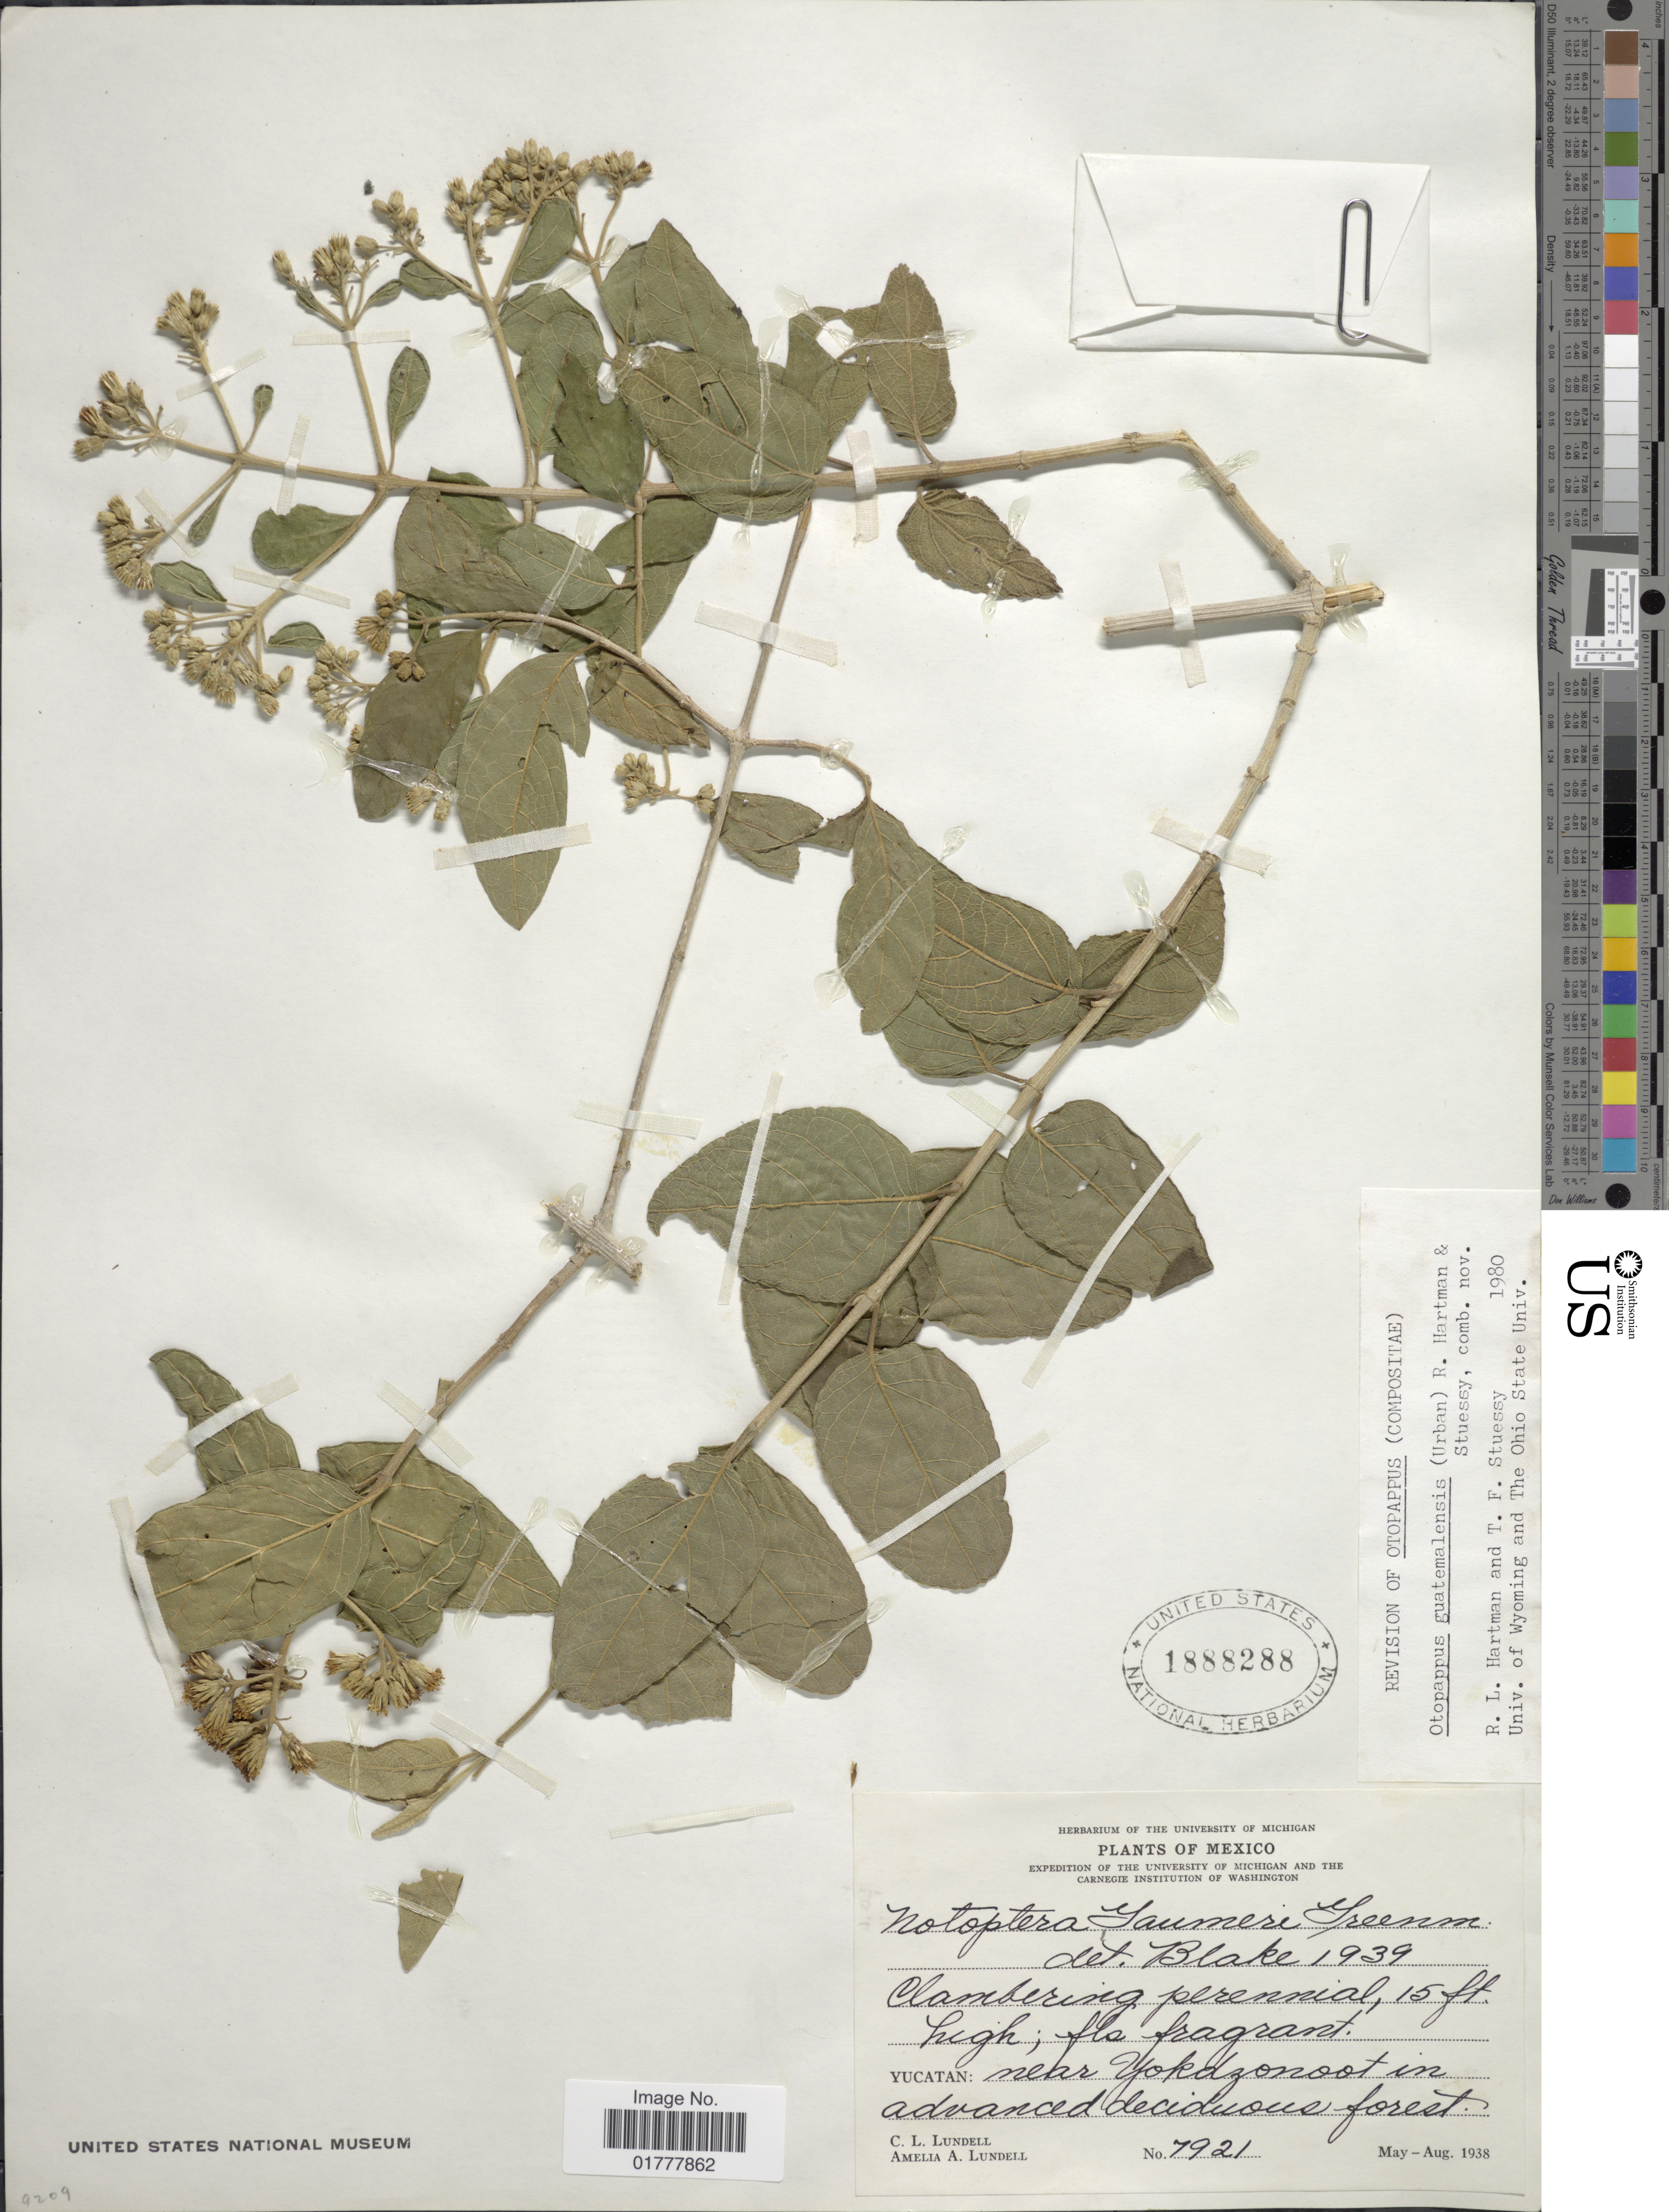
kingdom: Plantae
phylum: Tracheophyta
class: Magnoliopsida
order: Asterales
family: Asteraceae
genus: Otopappus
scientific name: Otopappus guatemalensis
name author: (Urb.) R.L. Hartm. & Steussy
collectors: C. L. Lundell & A. A. Lundell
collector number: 7921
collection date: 1938-05/1938-08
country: Mexico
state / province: Yucatán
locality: Yucatan: near Yokdzonoot in advanced deciduous forest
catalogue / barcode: US 1888288